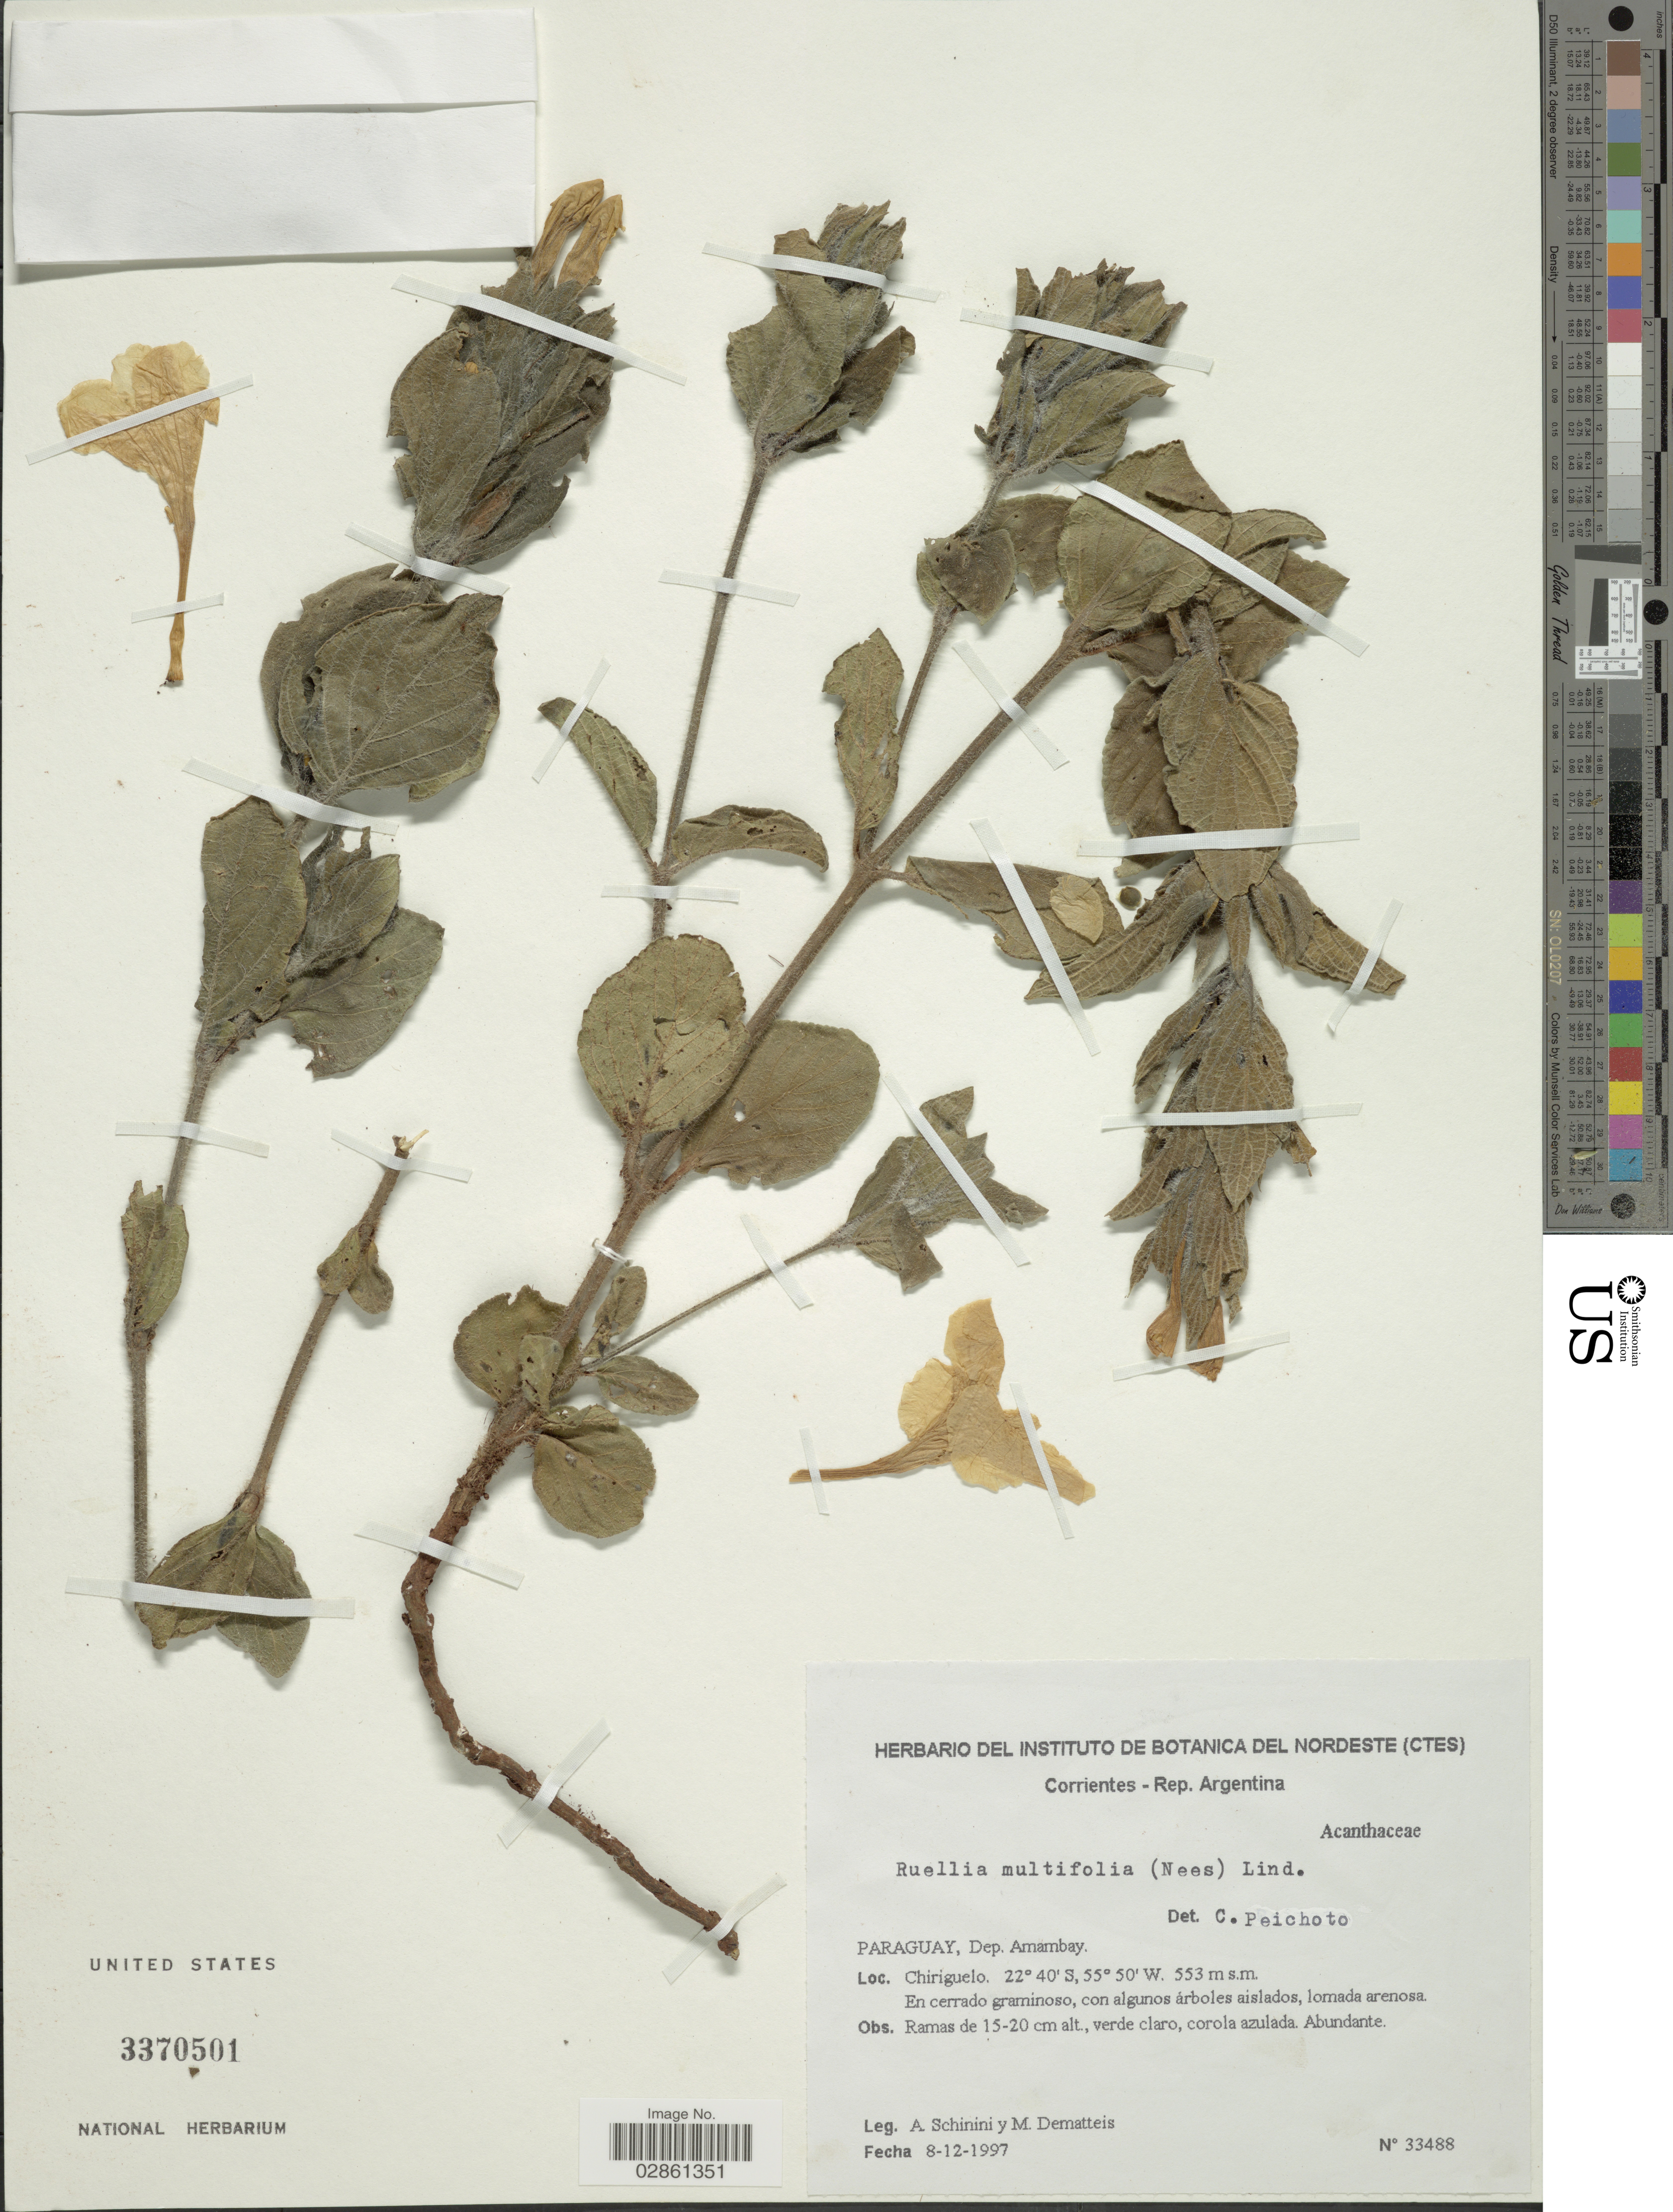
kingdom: Plantae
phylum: Tracheophyta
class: Magnoliopsida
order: Lamiales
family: Acanthaceae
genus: Ruellia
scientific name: Ruellia multifolia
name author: (Nees) Lindau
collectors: A. Schinini & M. Dematteis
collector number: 33488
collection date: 1997-12-08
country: Paraguay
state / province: Amambay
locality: Dep. Amambay. Chiriguelo.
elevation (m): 553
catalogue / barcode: US 3370501